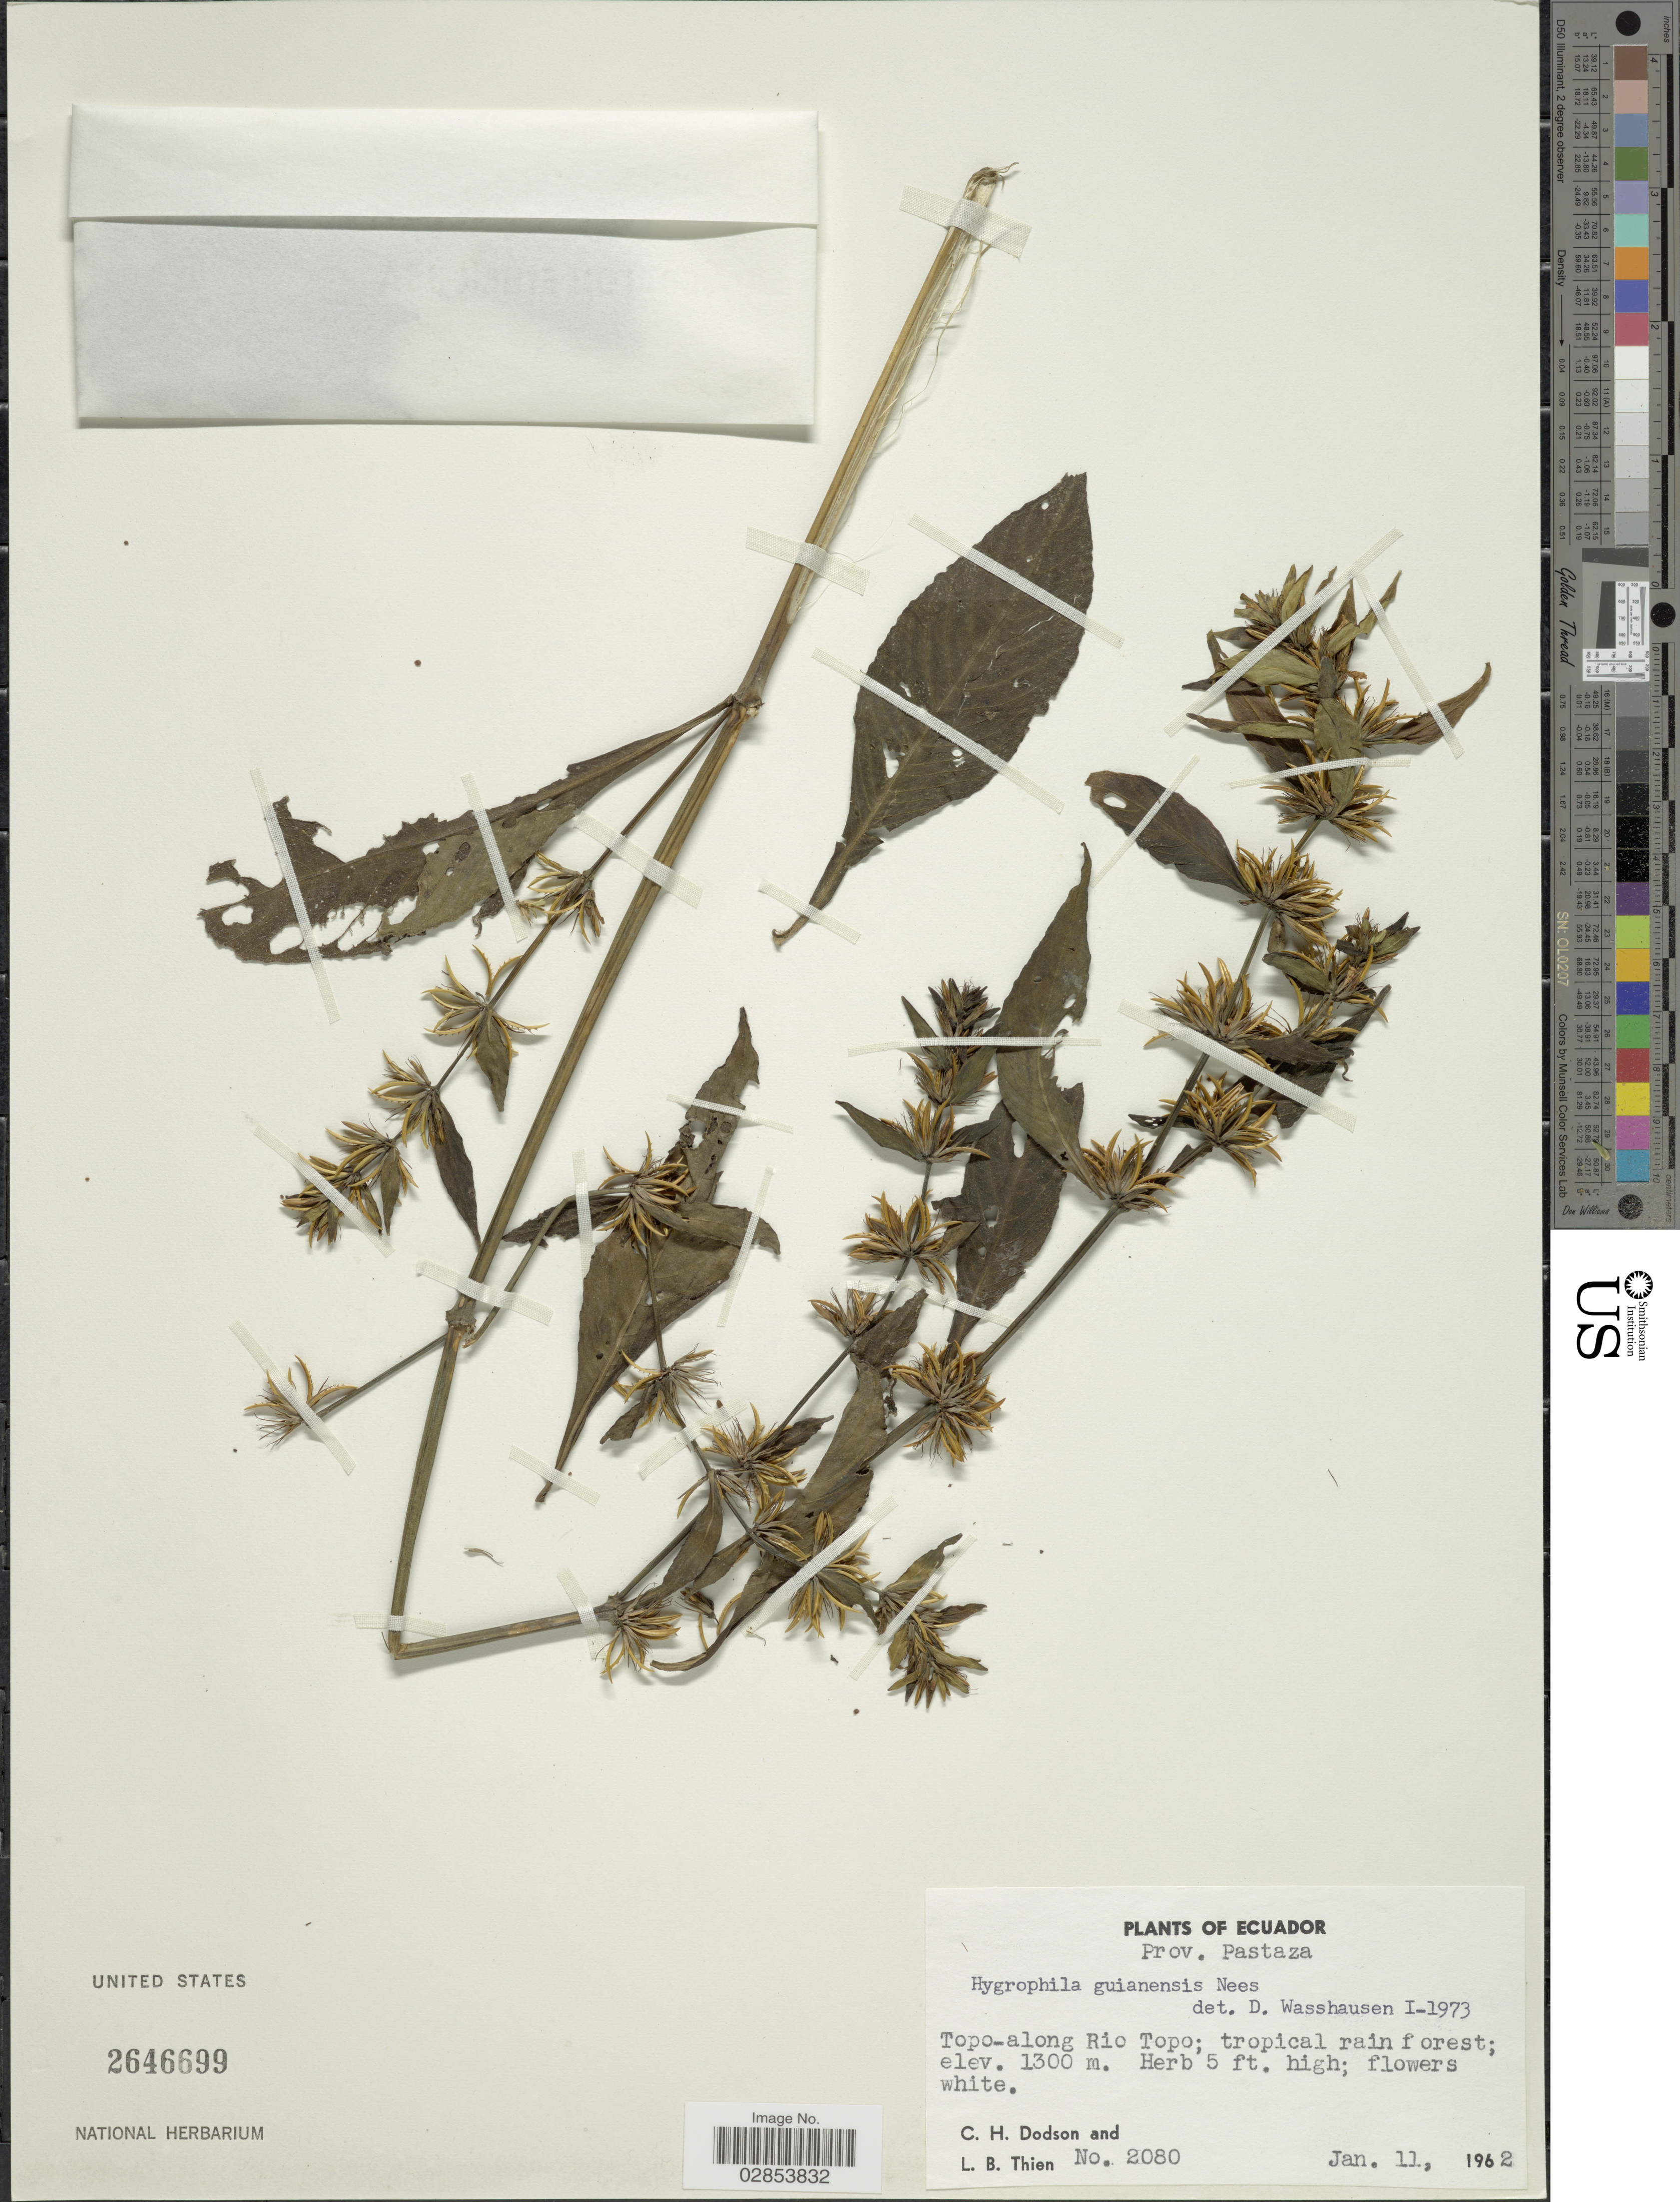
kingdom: Plantae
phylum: Tracheophyta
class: Magnoliopsida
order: Lamiales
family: Acanthaceae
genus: Hygrophila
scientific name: Hygrophila costata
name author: Nees & T. Nees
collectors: C. H. Dodson & L. Thien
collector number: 2080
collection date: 1962-01-11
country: Ecuador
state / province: Pastaza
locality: Topo-along Rio Topo.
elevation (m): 1300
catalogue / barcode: US 2646699